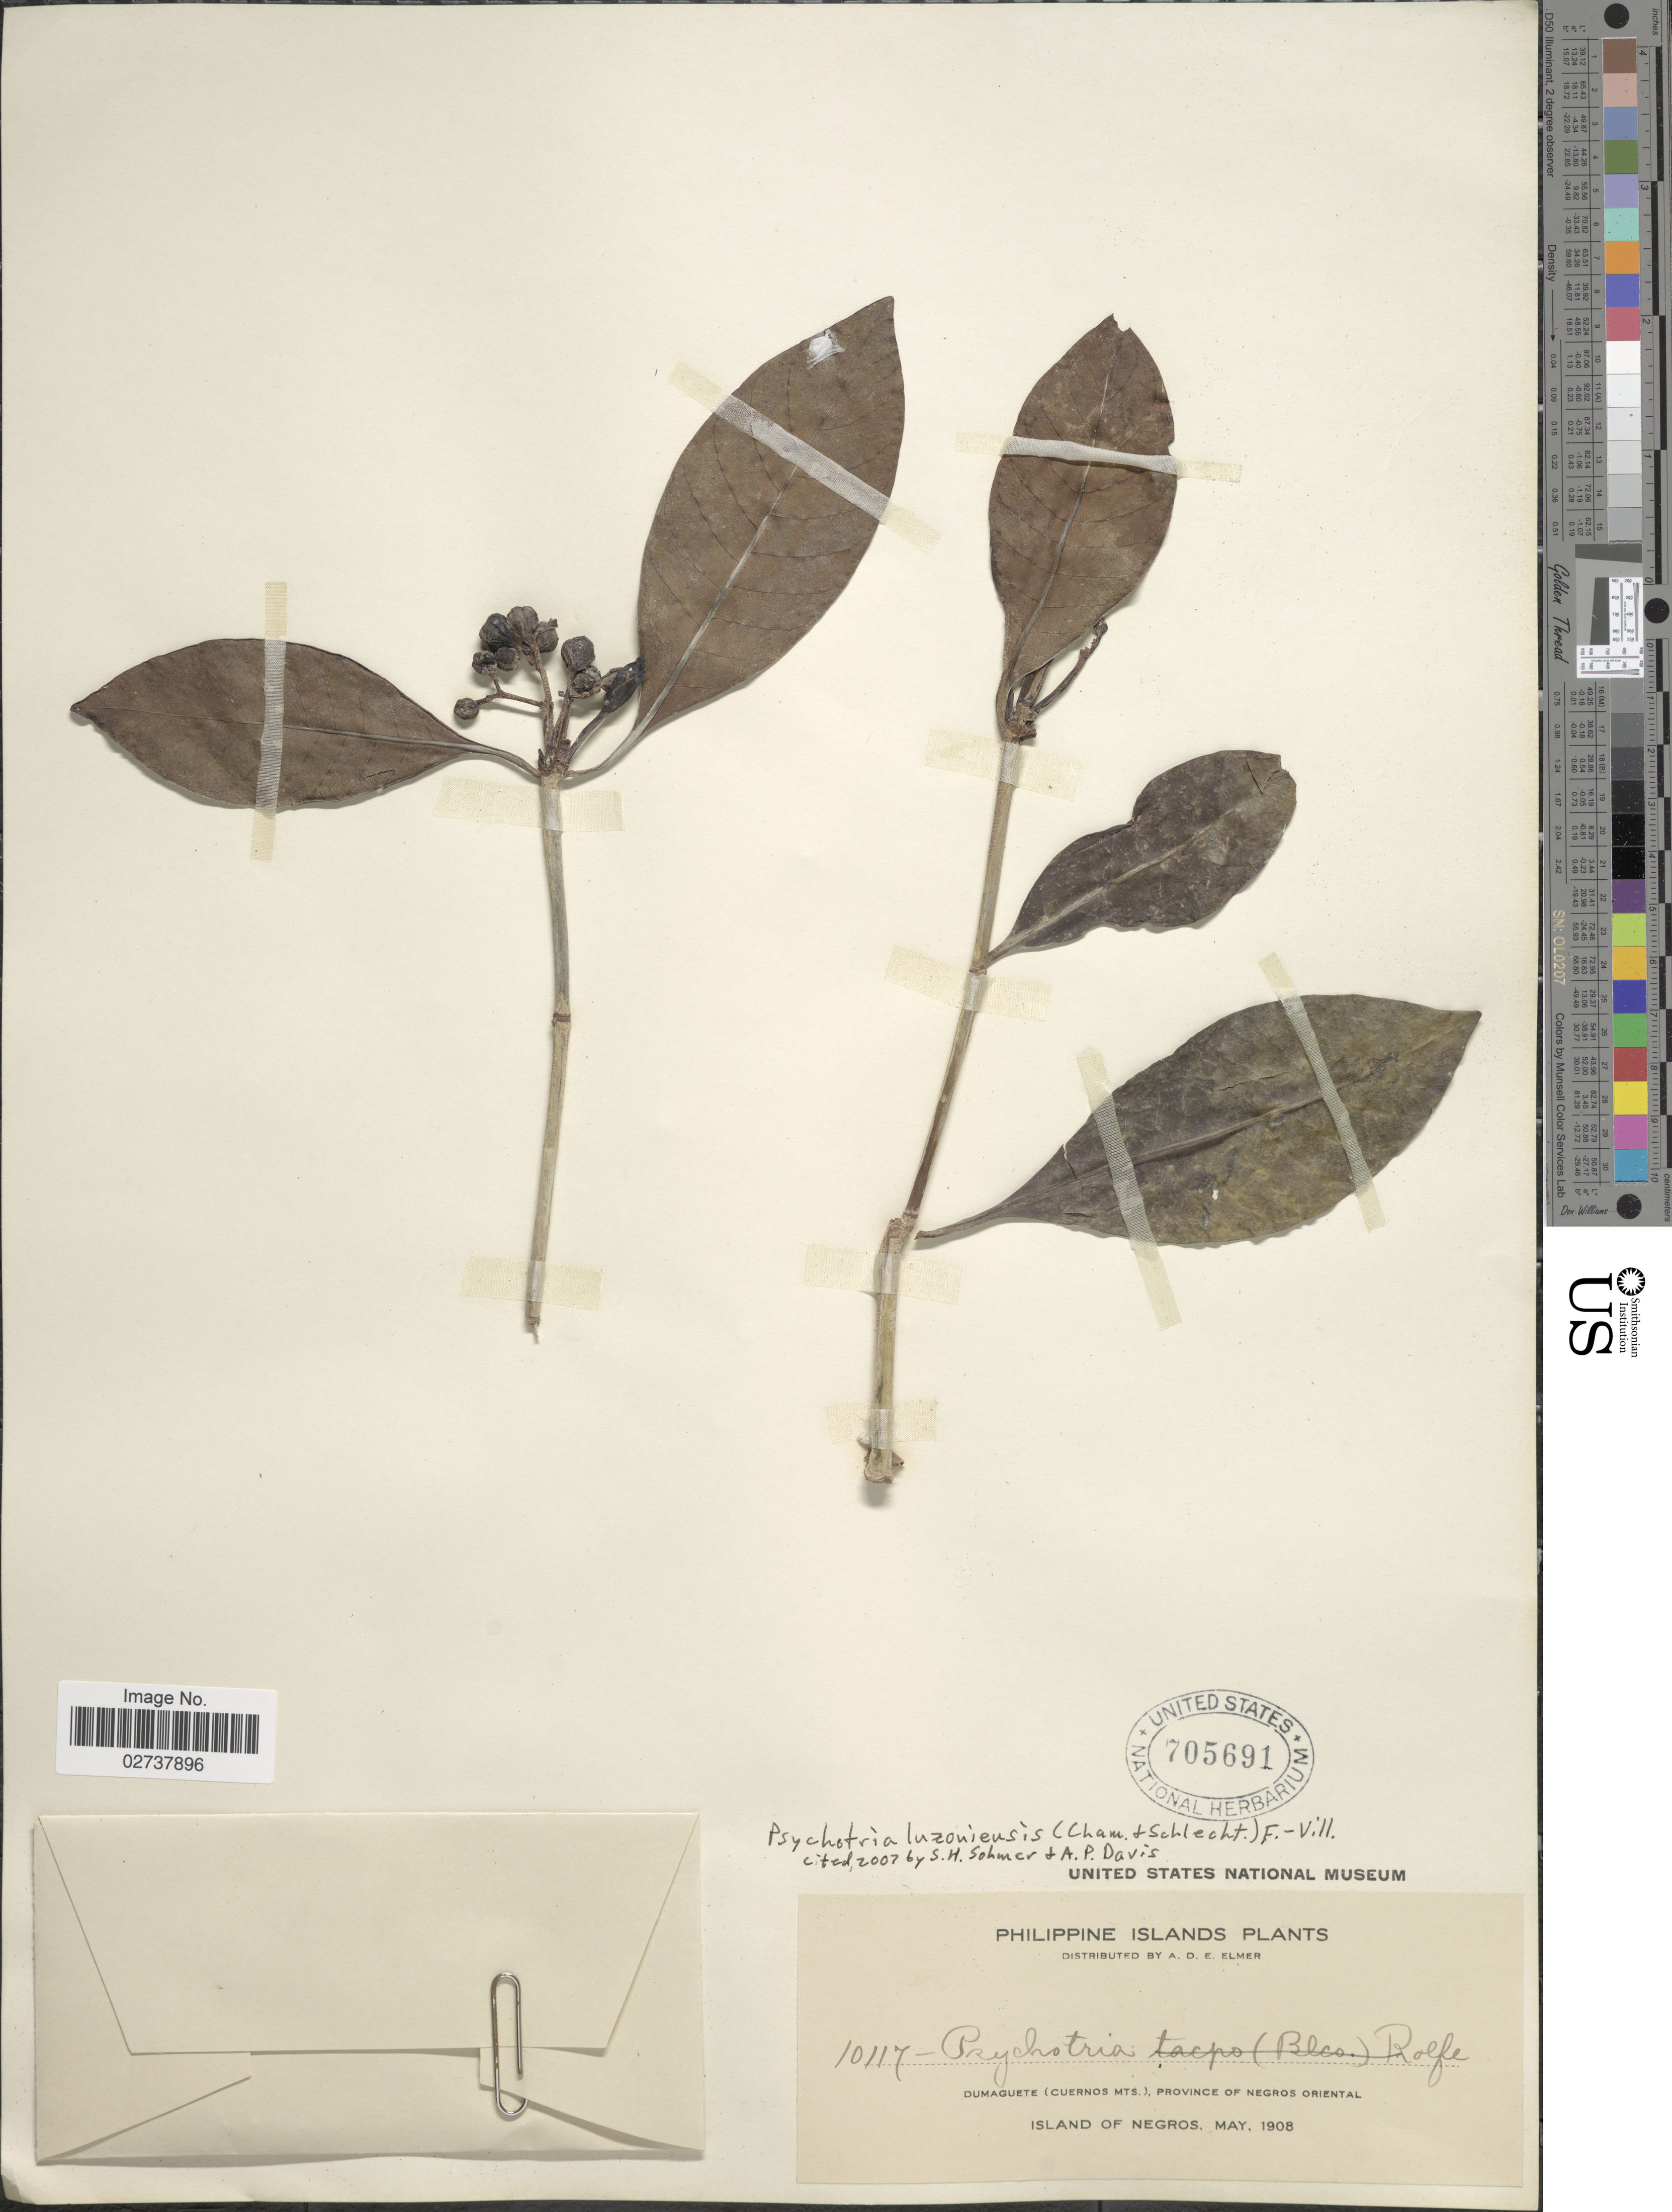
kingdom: Plantae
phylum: Tracheophyta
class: Magnoliopsida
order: Gentianales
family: Rubiaceae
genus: Psychotria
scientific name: Psychotria luzoniensis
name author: (Cham. & Schltdl.) Fern.-Vill.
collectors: A. D. E. Elmer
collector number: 10117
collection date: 1908-05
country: Philippines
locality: Dumaguete (Cuernos Mts.) Province of Negros Oriental.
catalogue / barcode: US 705691